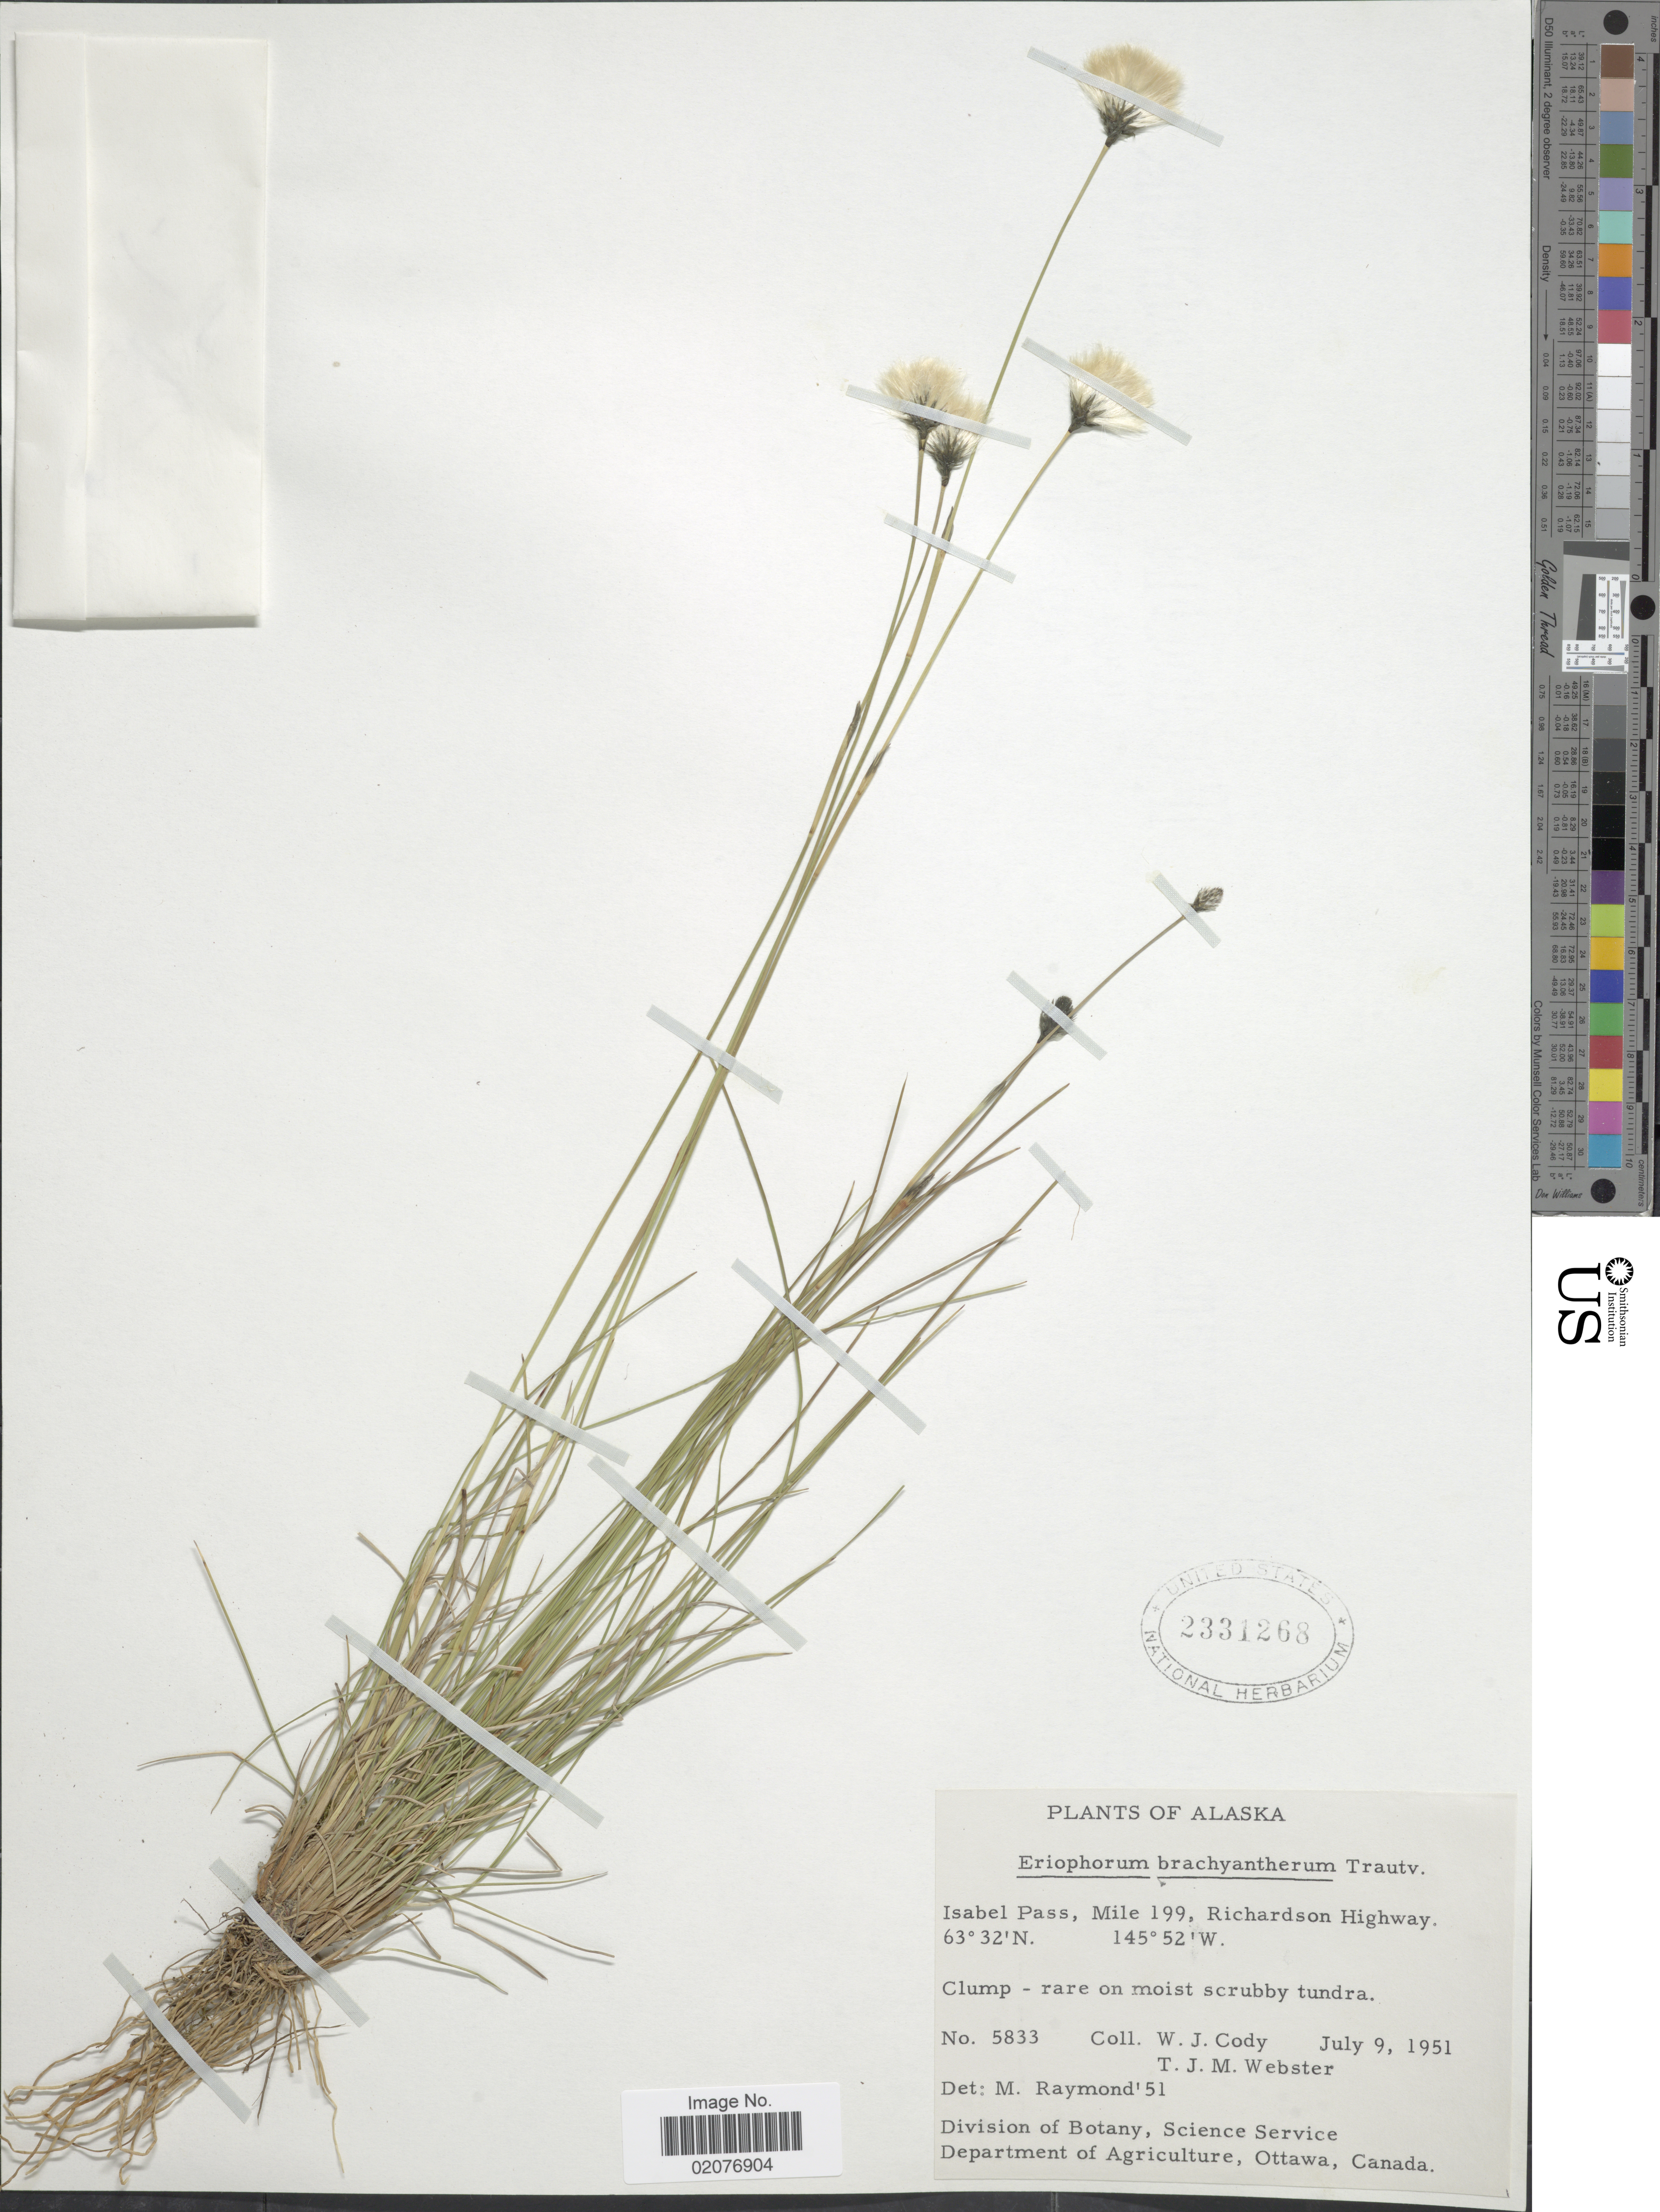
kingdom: Plantae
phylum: Tracheophyta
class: Liliopsida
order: Poales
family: Cyperaceae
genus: Eriophorum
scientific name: Eriophorum brachyantherum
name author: Trautv. & C.A. Mey.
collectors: W. Cody & T. J. Webster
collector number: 5833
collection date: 1951-07-09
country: United States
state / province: Alaska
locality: Isabel Pass, Mile 199, Richardson Highway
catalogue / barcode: US 2331268